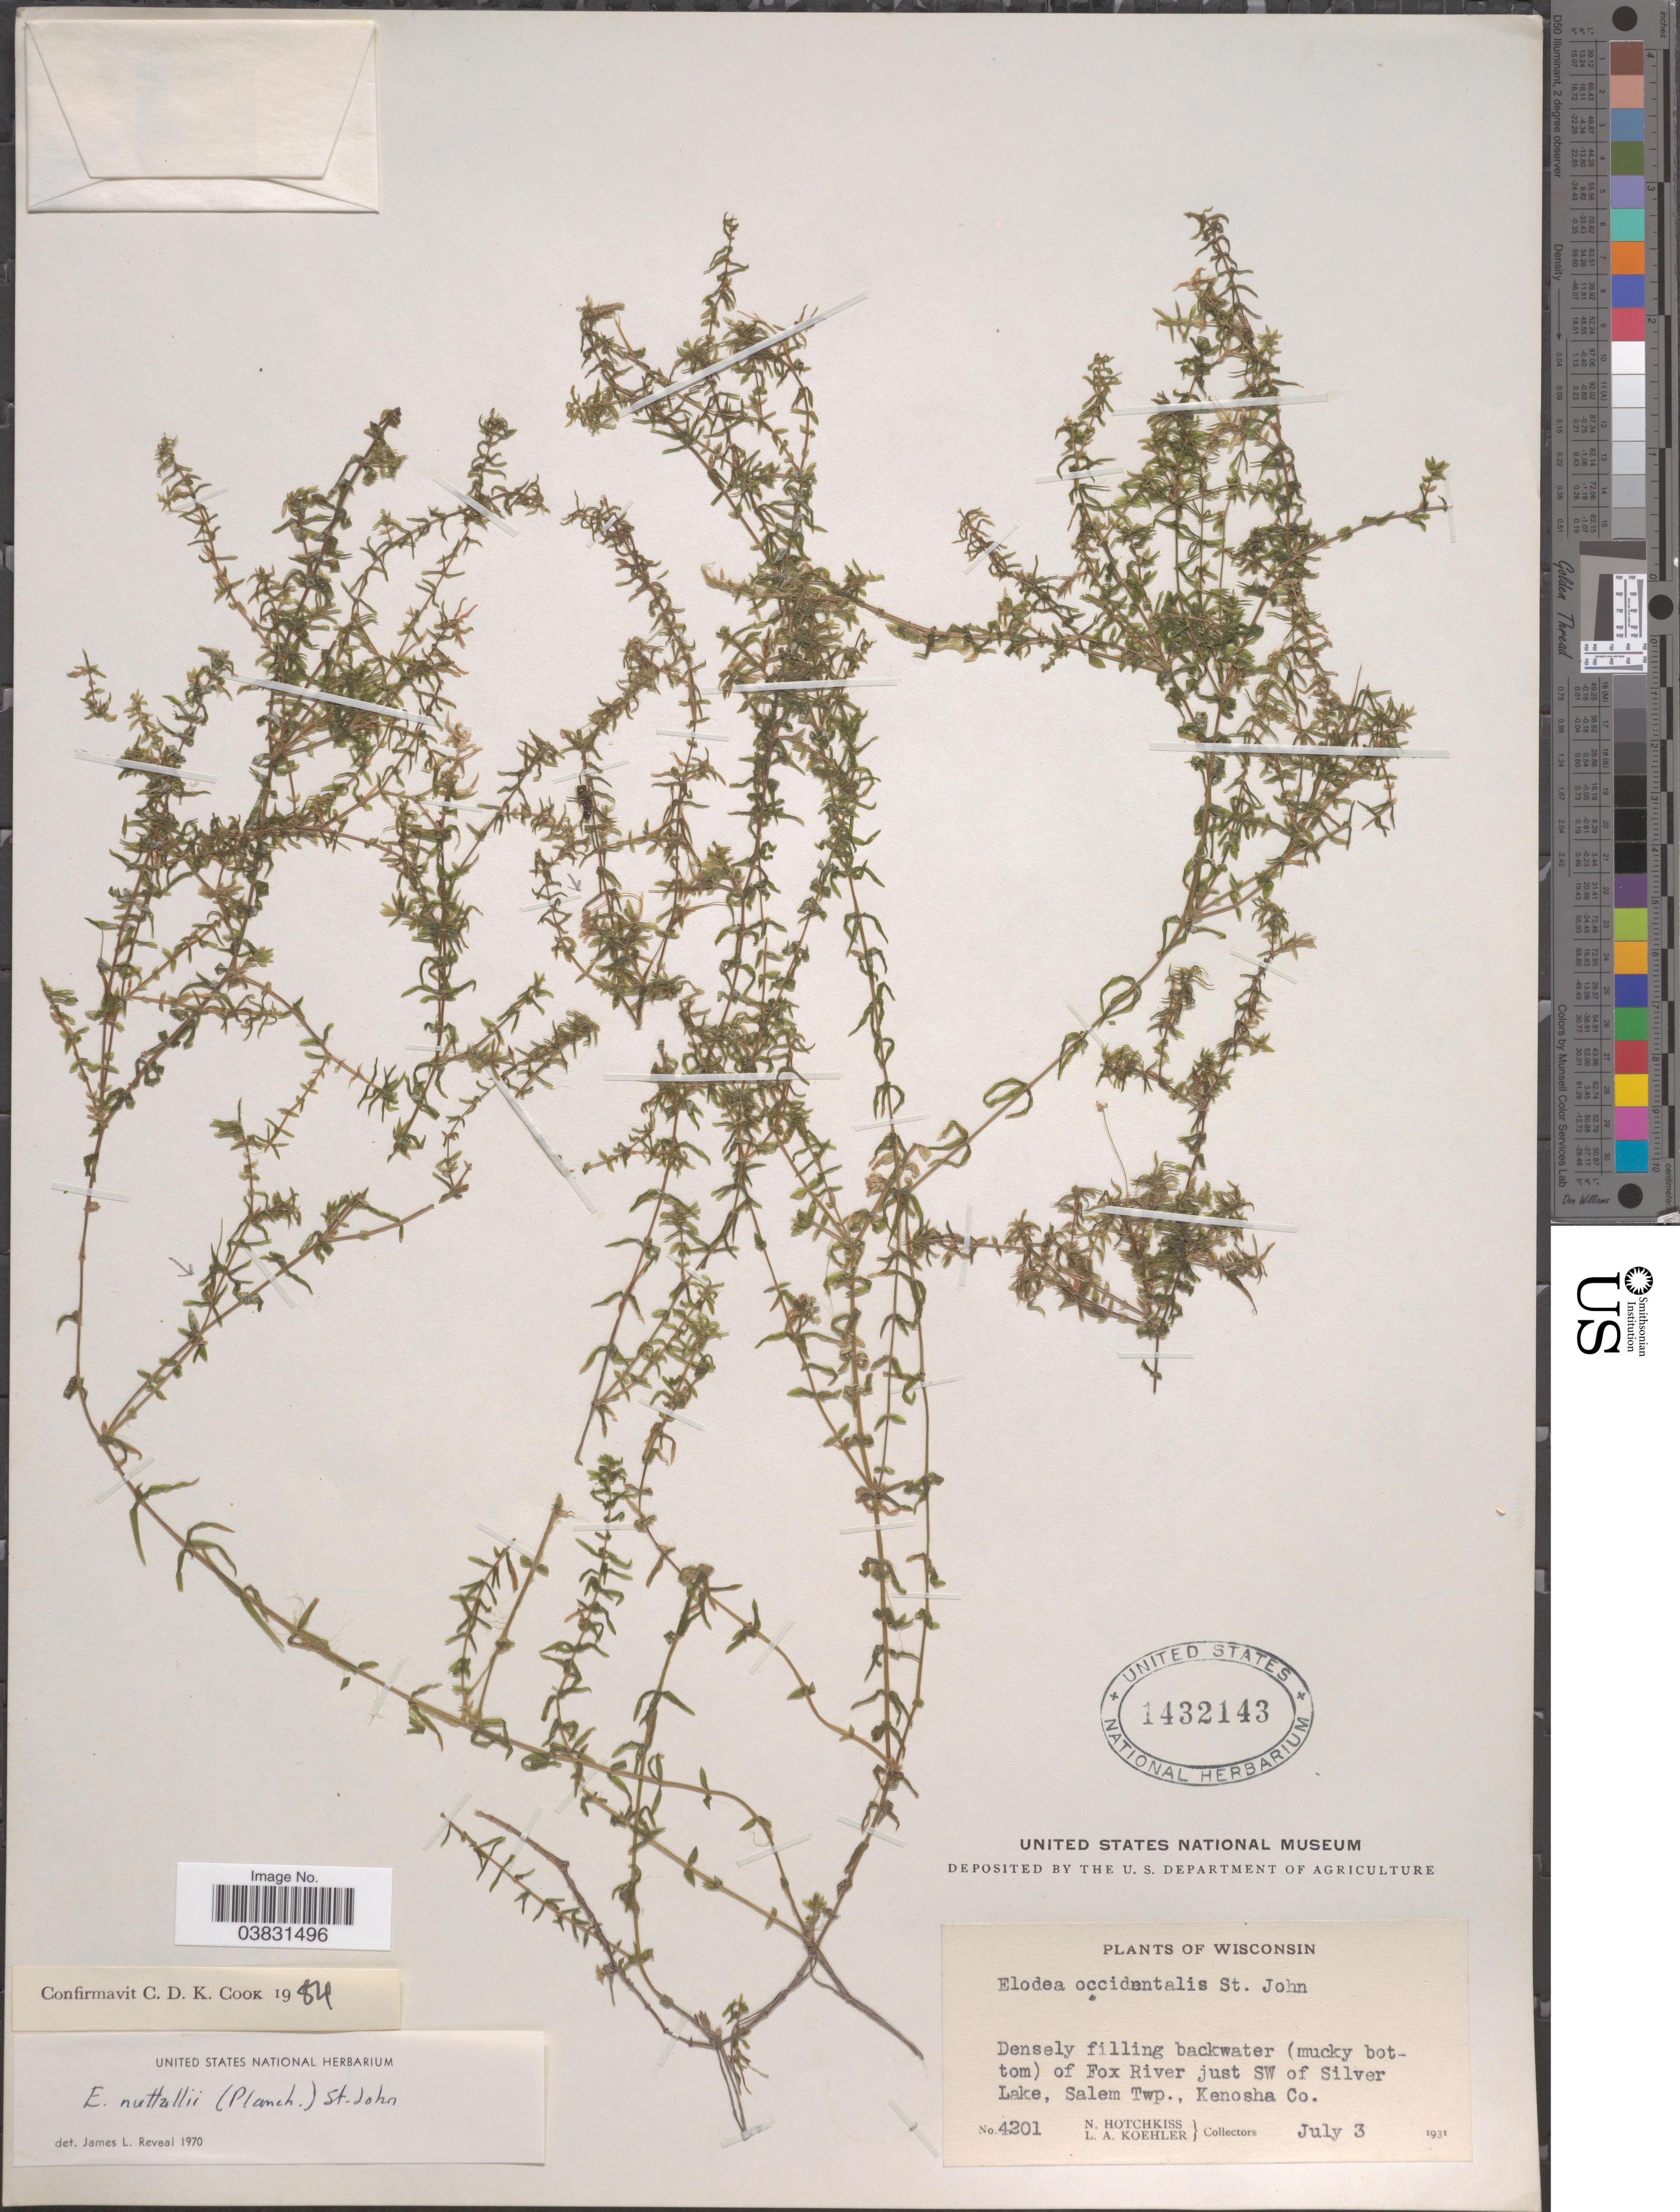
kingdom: Plantae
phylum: Tracheophyta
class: Liliopsida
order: Alismatales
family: Hydrocharitaceae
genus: Elodea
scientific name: Elodea nuttallii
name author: (Planch.) H. St. John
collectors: N. Hotchkiss & L. Koehler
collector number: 4201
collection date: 1931-07-03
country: United States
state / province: Wisconsin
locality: Fox River just SW of Silver Lake, Salem Twp., Kenosha Co.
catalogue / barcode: US 1432143